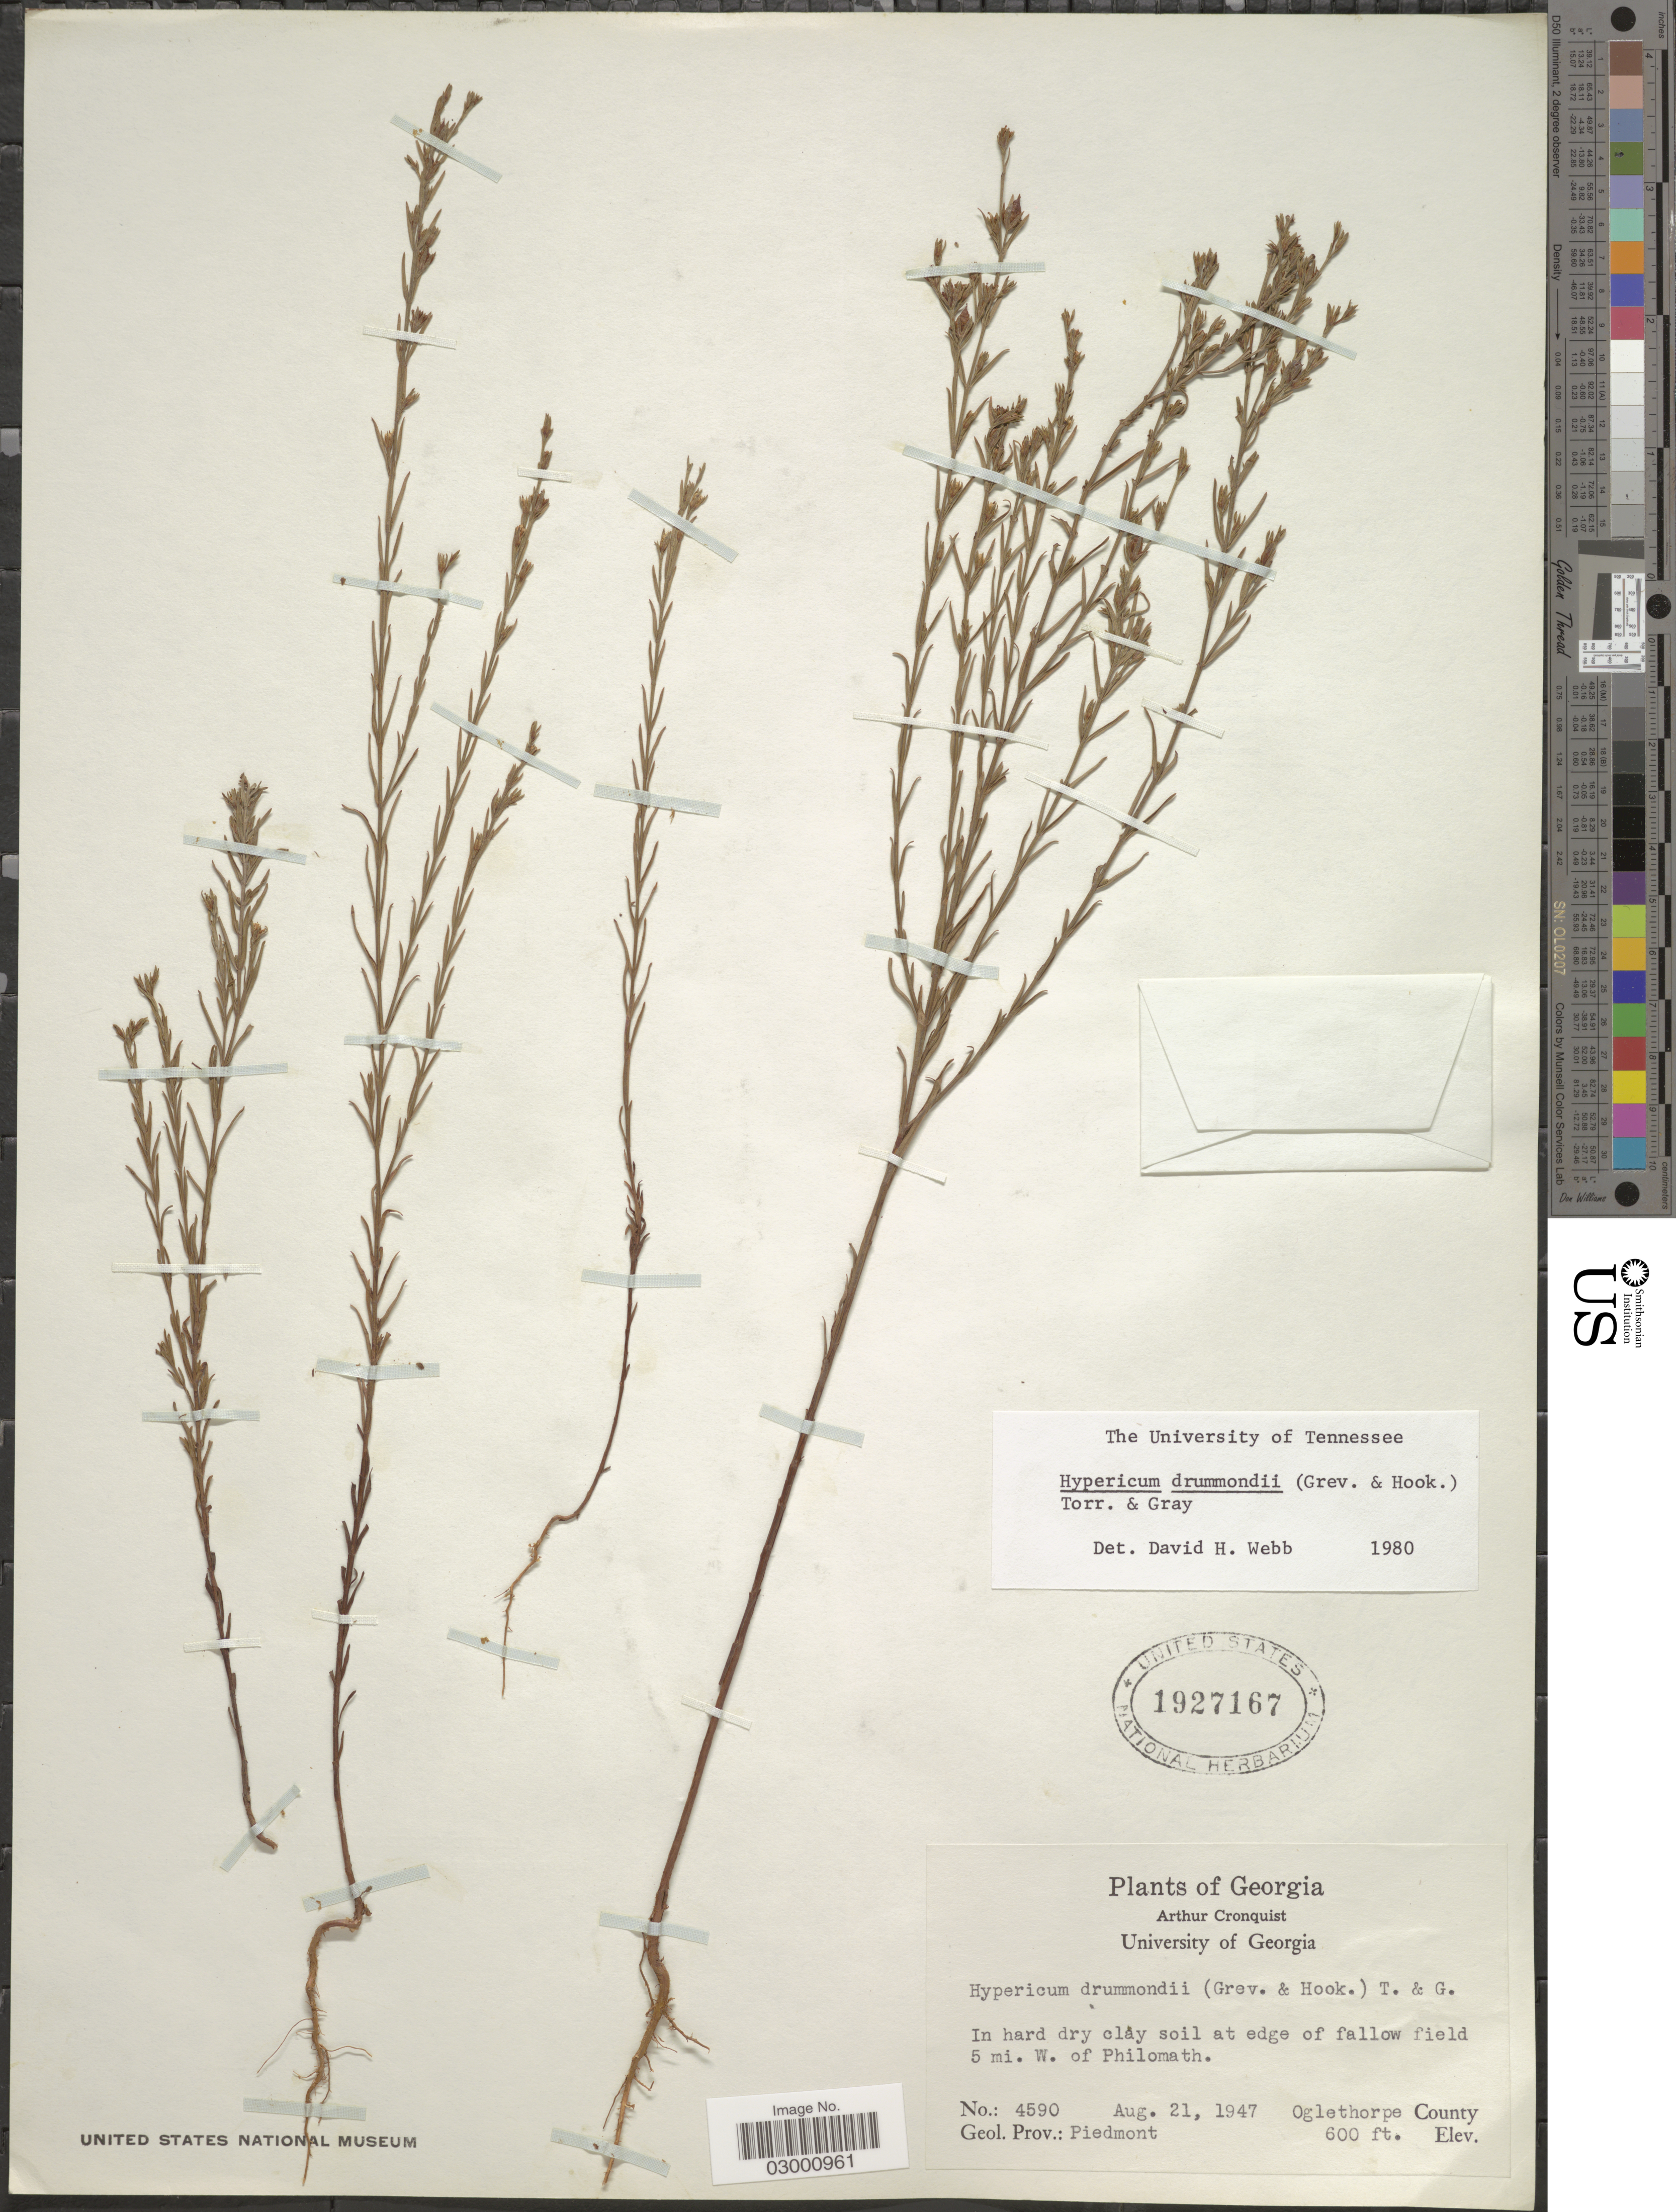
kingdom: Plantae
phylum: Tracheophyta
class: Magnoliopsida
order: Malpighiales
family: Hypericaceae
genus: Hypericum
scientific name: Hypericum drummondii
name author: (Grev. & Hook.) Torr. & A. Gray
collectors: A. J. Cronquist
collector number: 4590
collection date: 1947-08-21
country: United States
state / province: Georgia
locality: Fallow field 5 mi. W. of Philomath. Oglethorpe County.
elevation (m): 183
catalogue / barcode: US 1927167